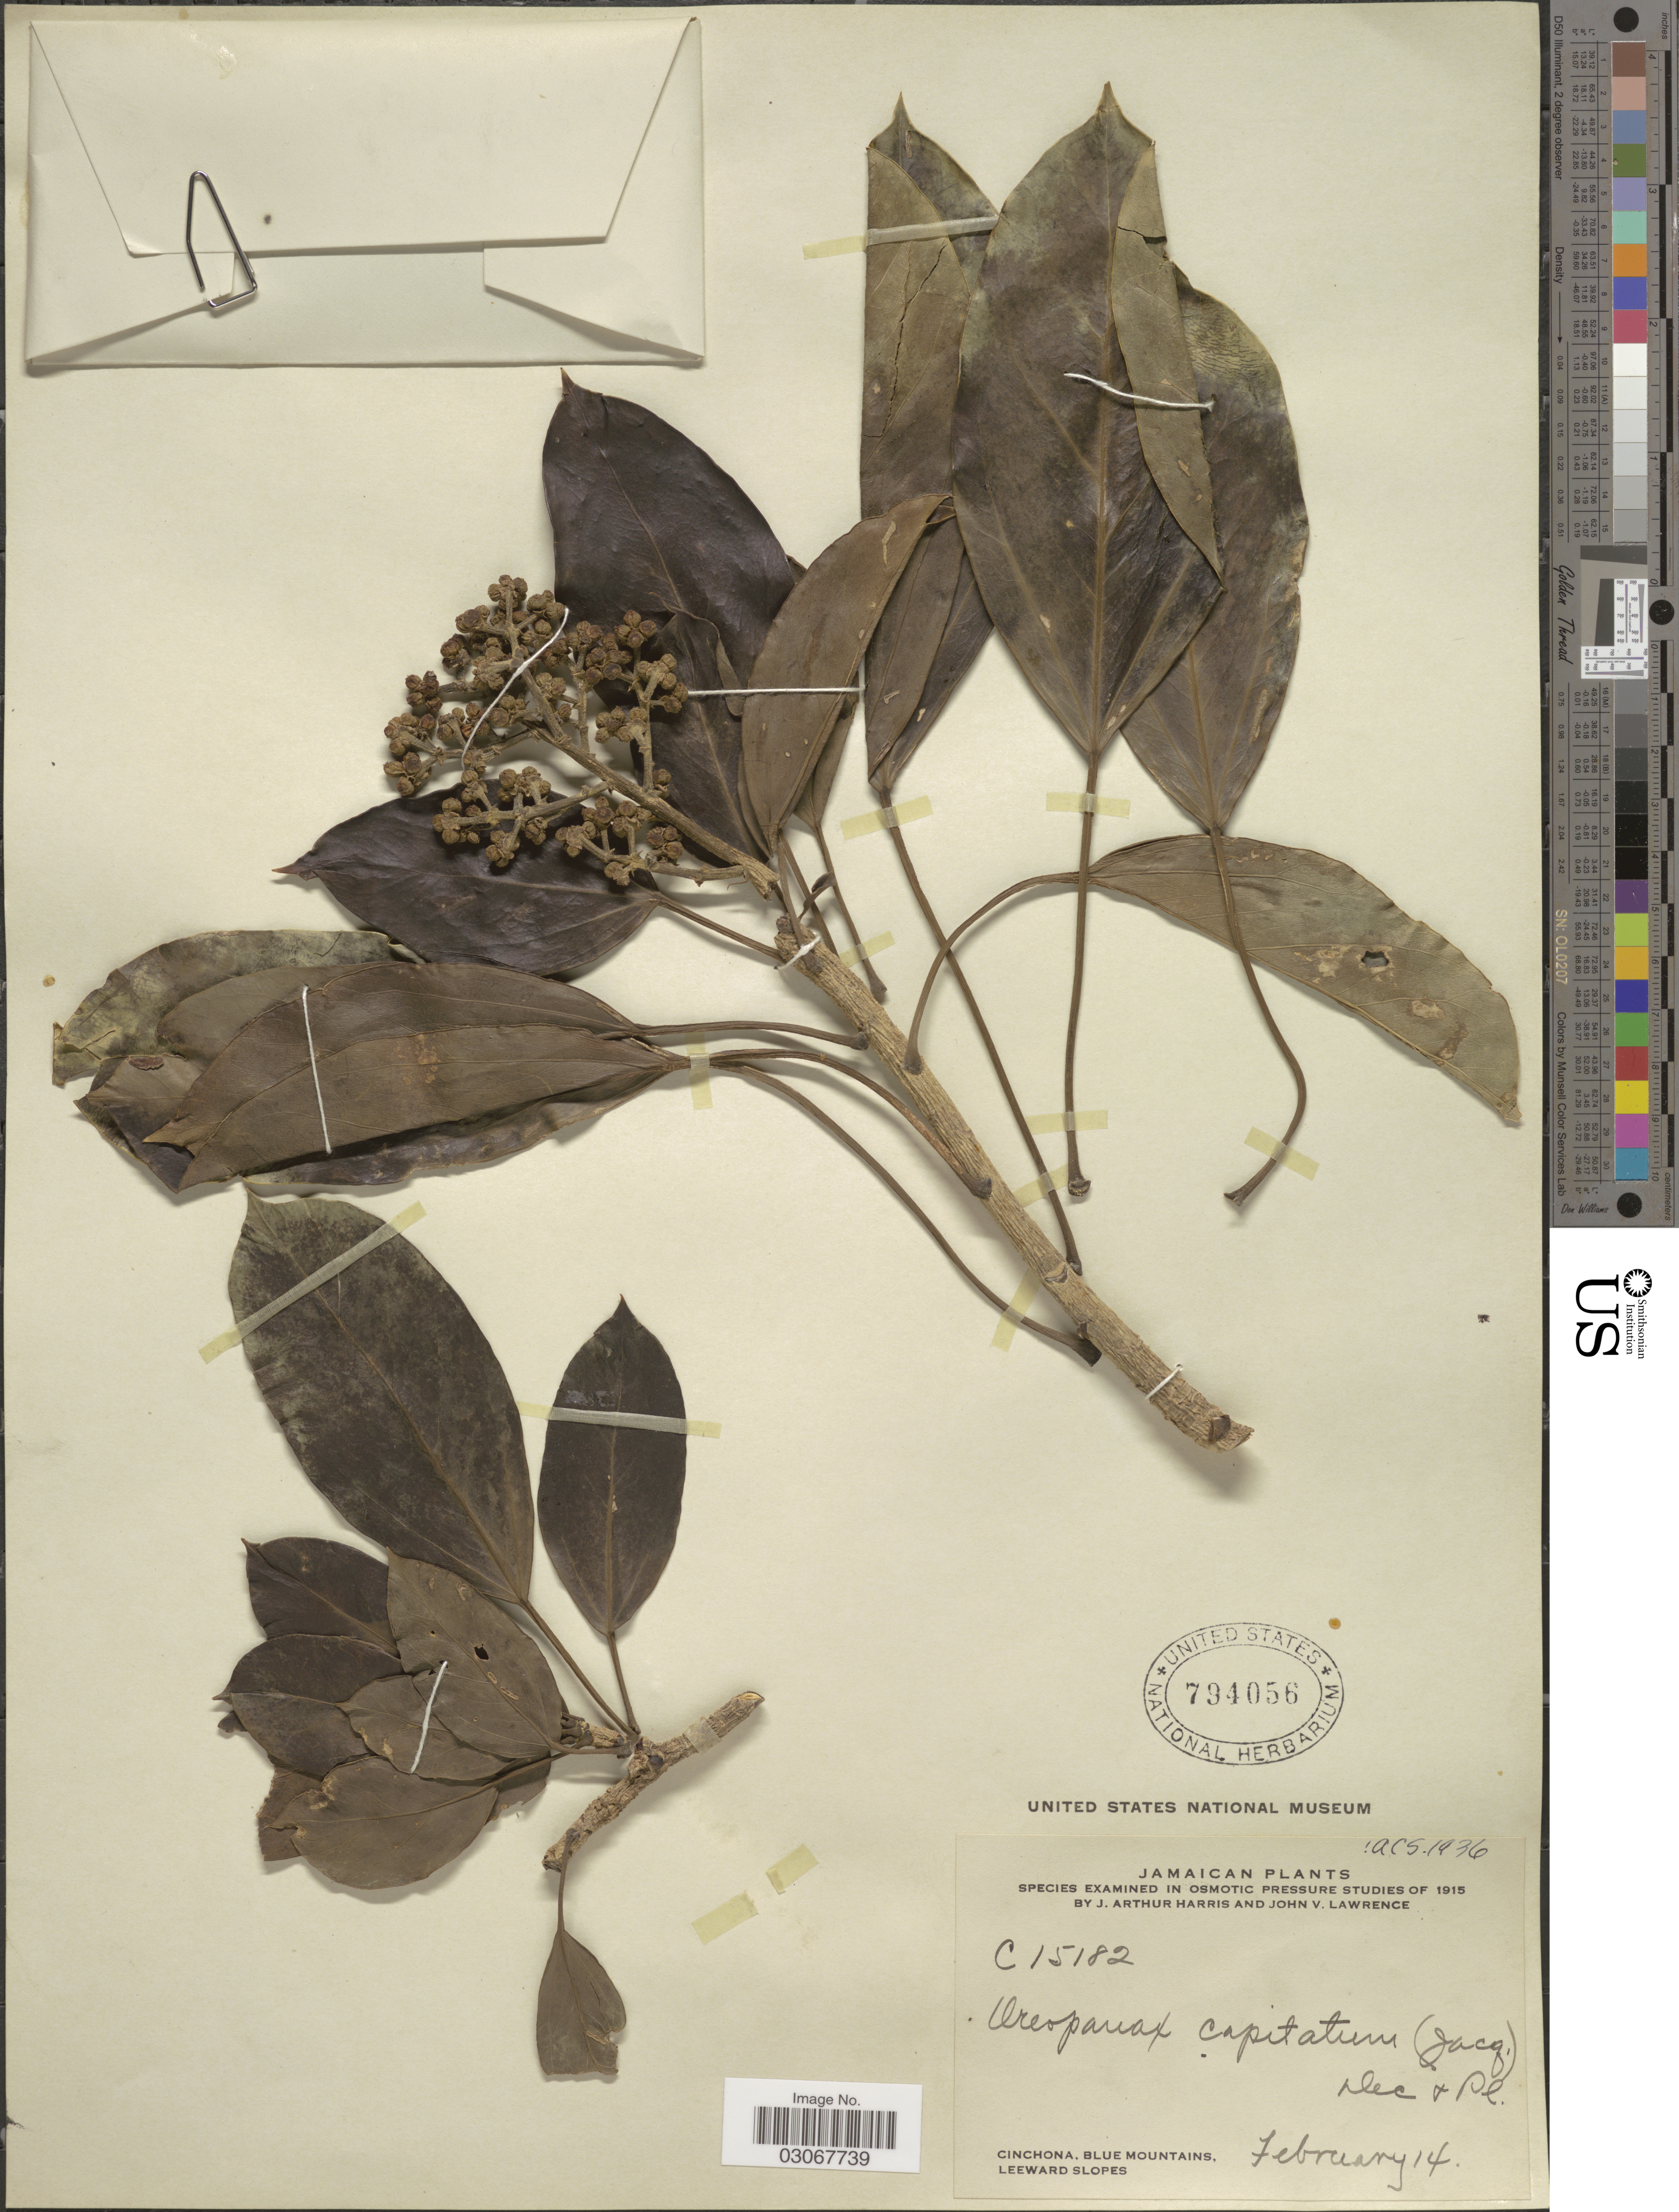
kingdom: Plantae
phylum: Tracheophyta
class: Magnoliopsida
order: Apiales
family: Araliaceae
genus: Oreopanax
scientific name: Oreopanax capitatus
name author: (Jacq.) Decne. & Planch.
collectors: J. A. Harris & J. Lawrence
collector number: C15182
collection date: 1915-02-14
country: Jamaica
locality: Cinchona, Blue Mountains, Leeward Slopes.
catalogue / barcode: US 794056